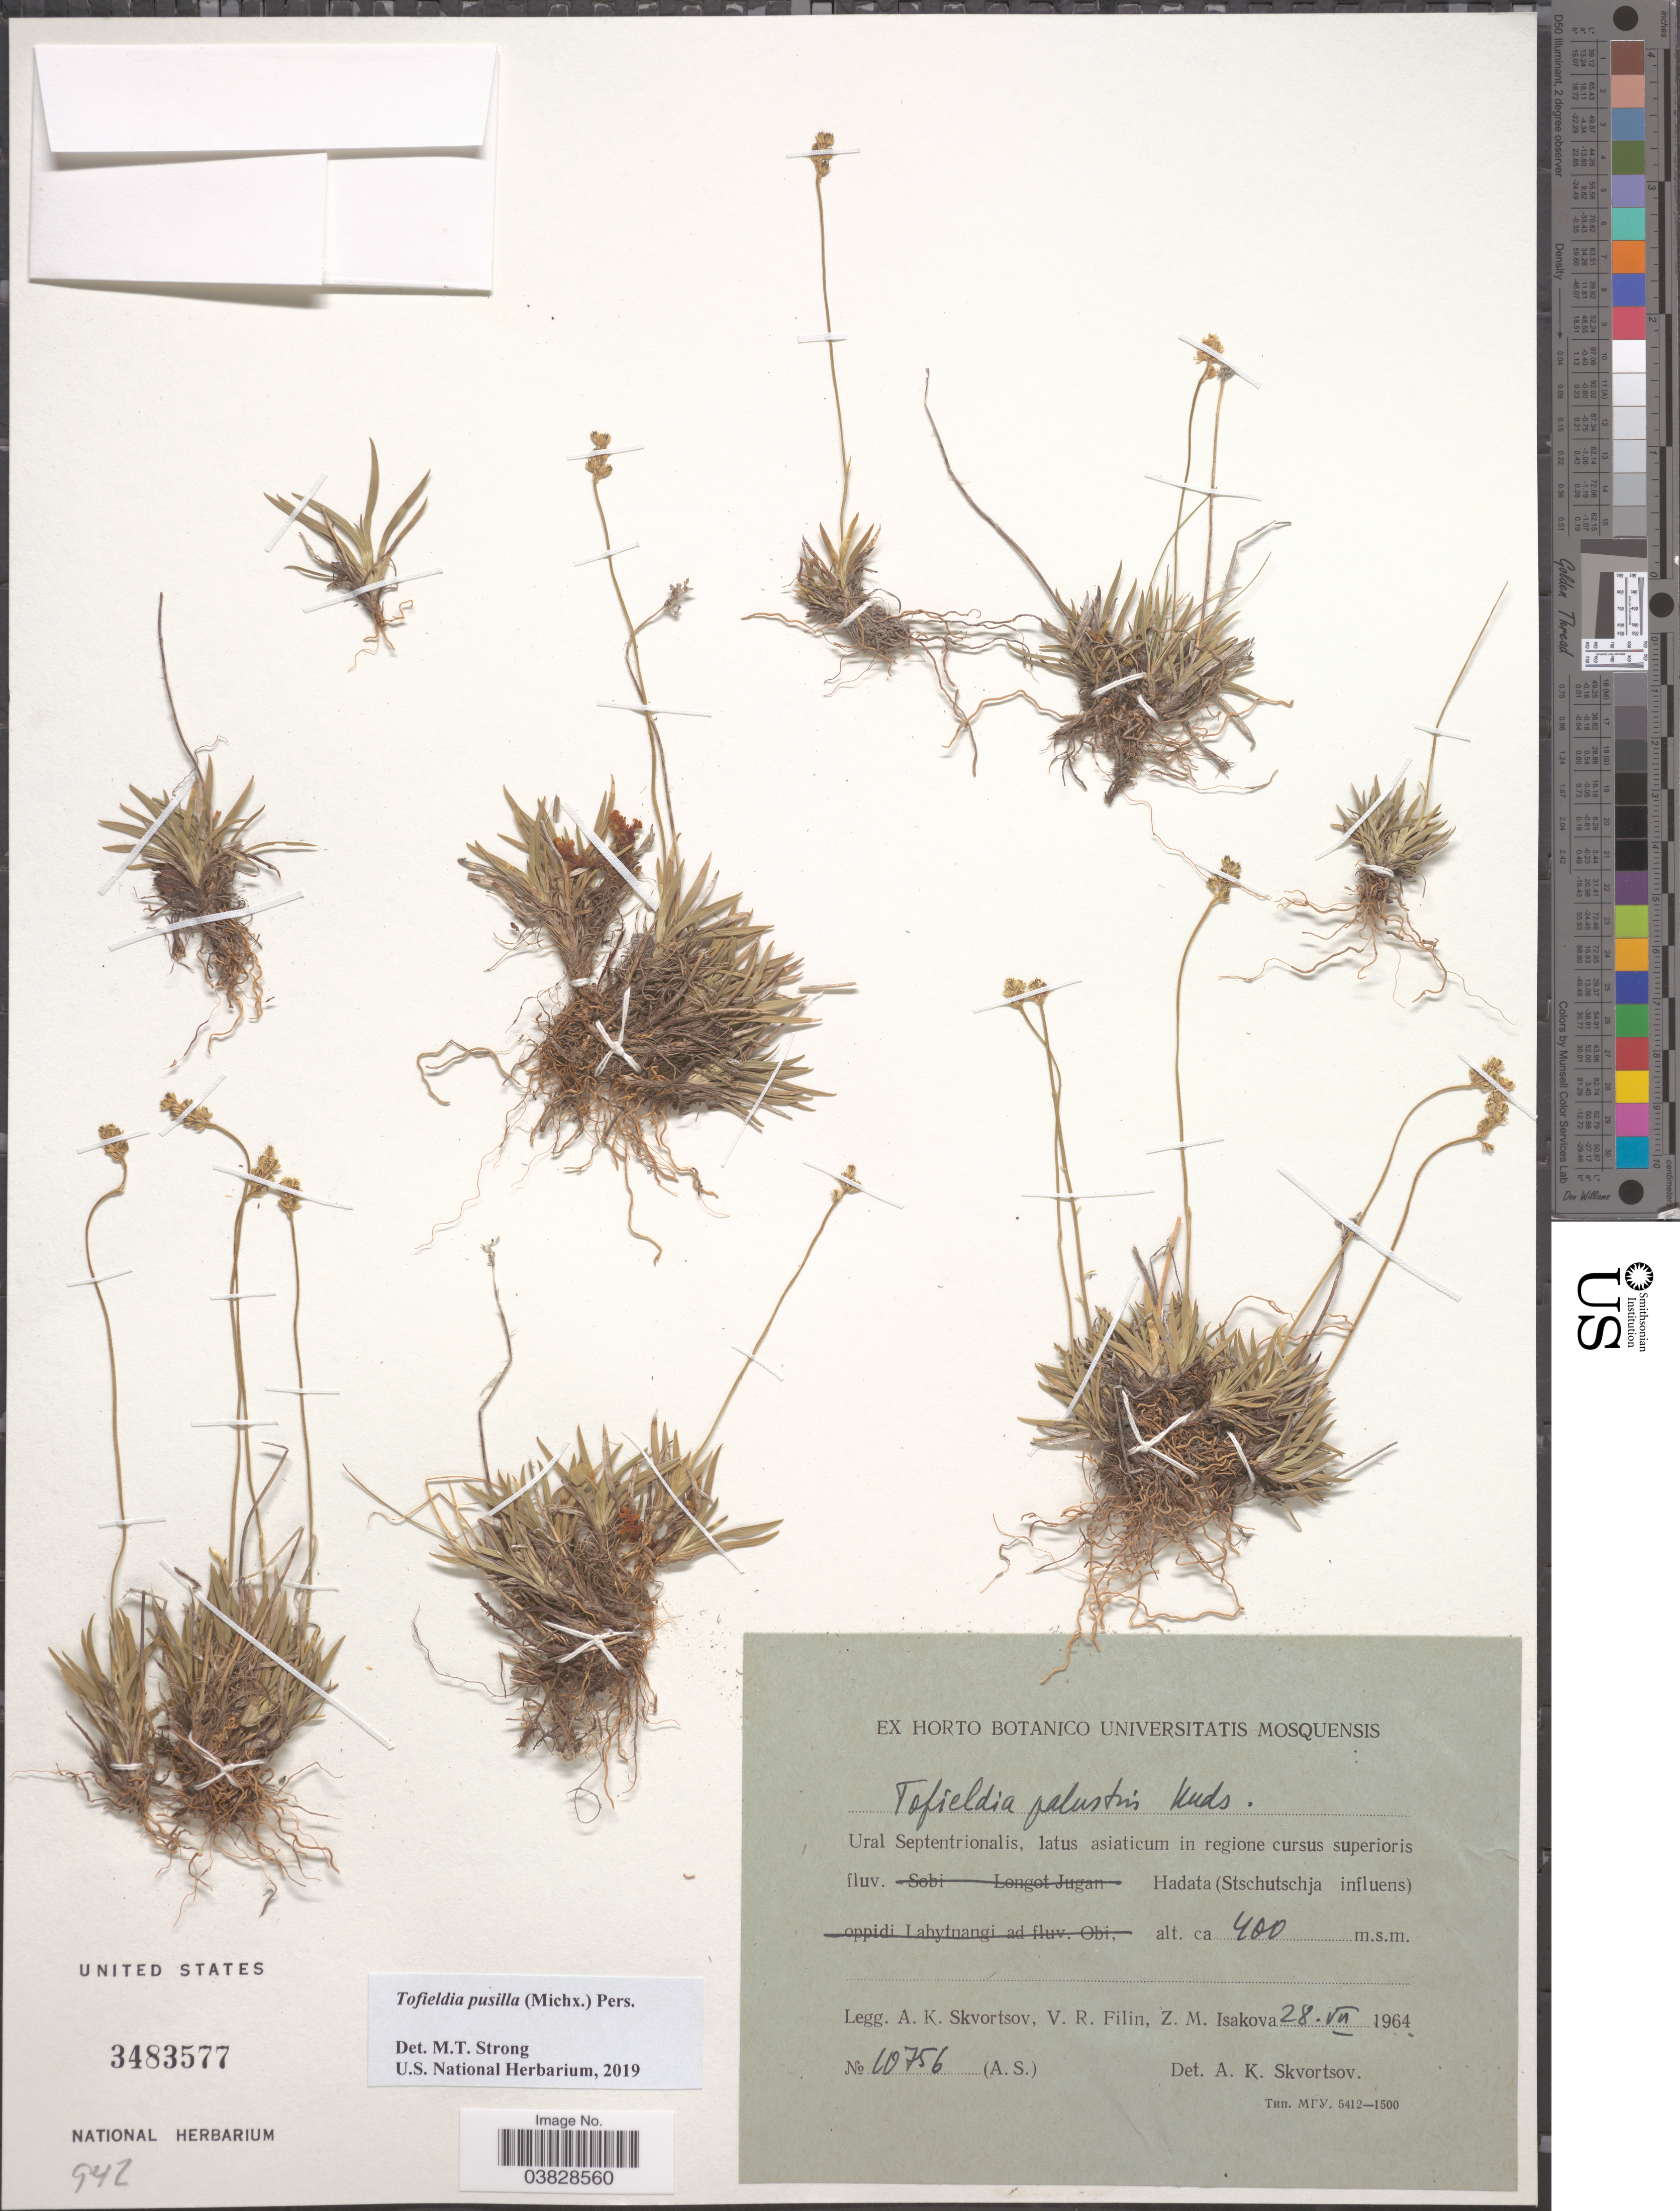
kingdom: Plantae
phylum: Tracheophyta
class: Liliopsida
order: Alismatales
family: Tofieldiaceae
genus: Tofieldia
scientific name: Tofieldia pusilla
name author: (Michx.) Pers.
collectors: A. K. Skvortsov, V. Filin & Z. Isakova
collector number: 10756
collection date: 1964-08-28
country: Russian Federation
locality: Ural Septentrionalis, latus asiaticum in regione cursus superioris fluv. Hadata (Stschutschja influens).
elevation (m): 400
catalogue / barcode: US 3483577